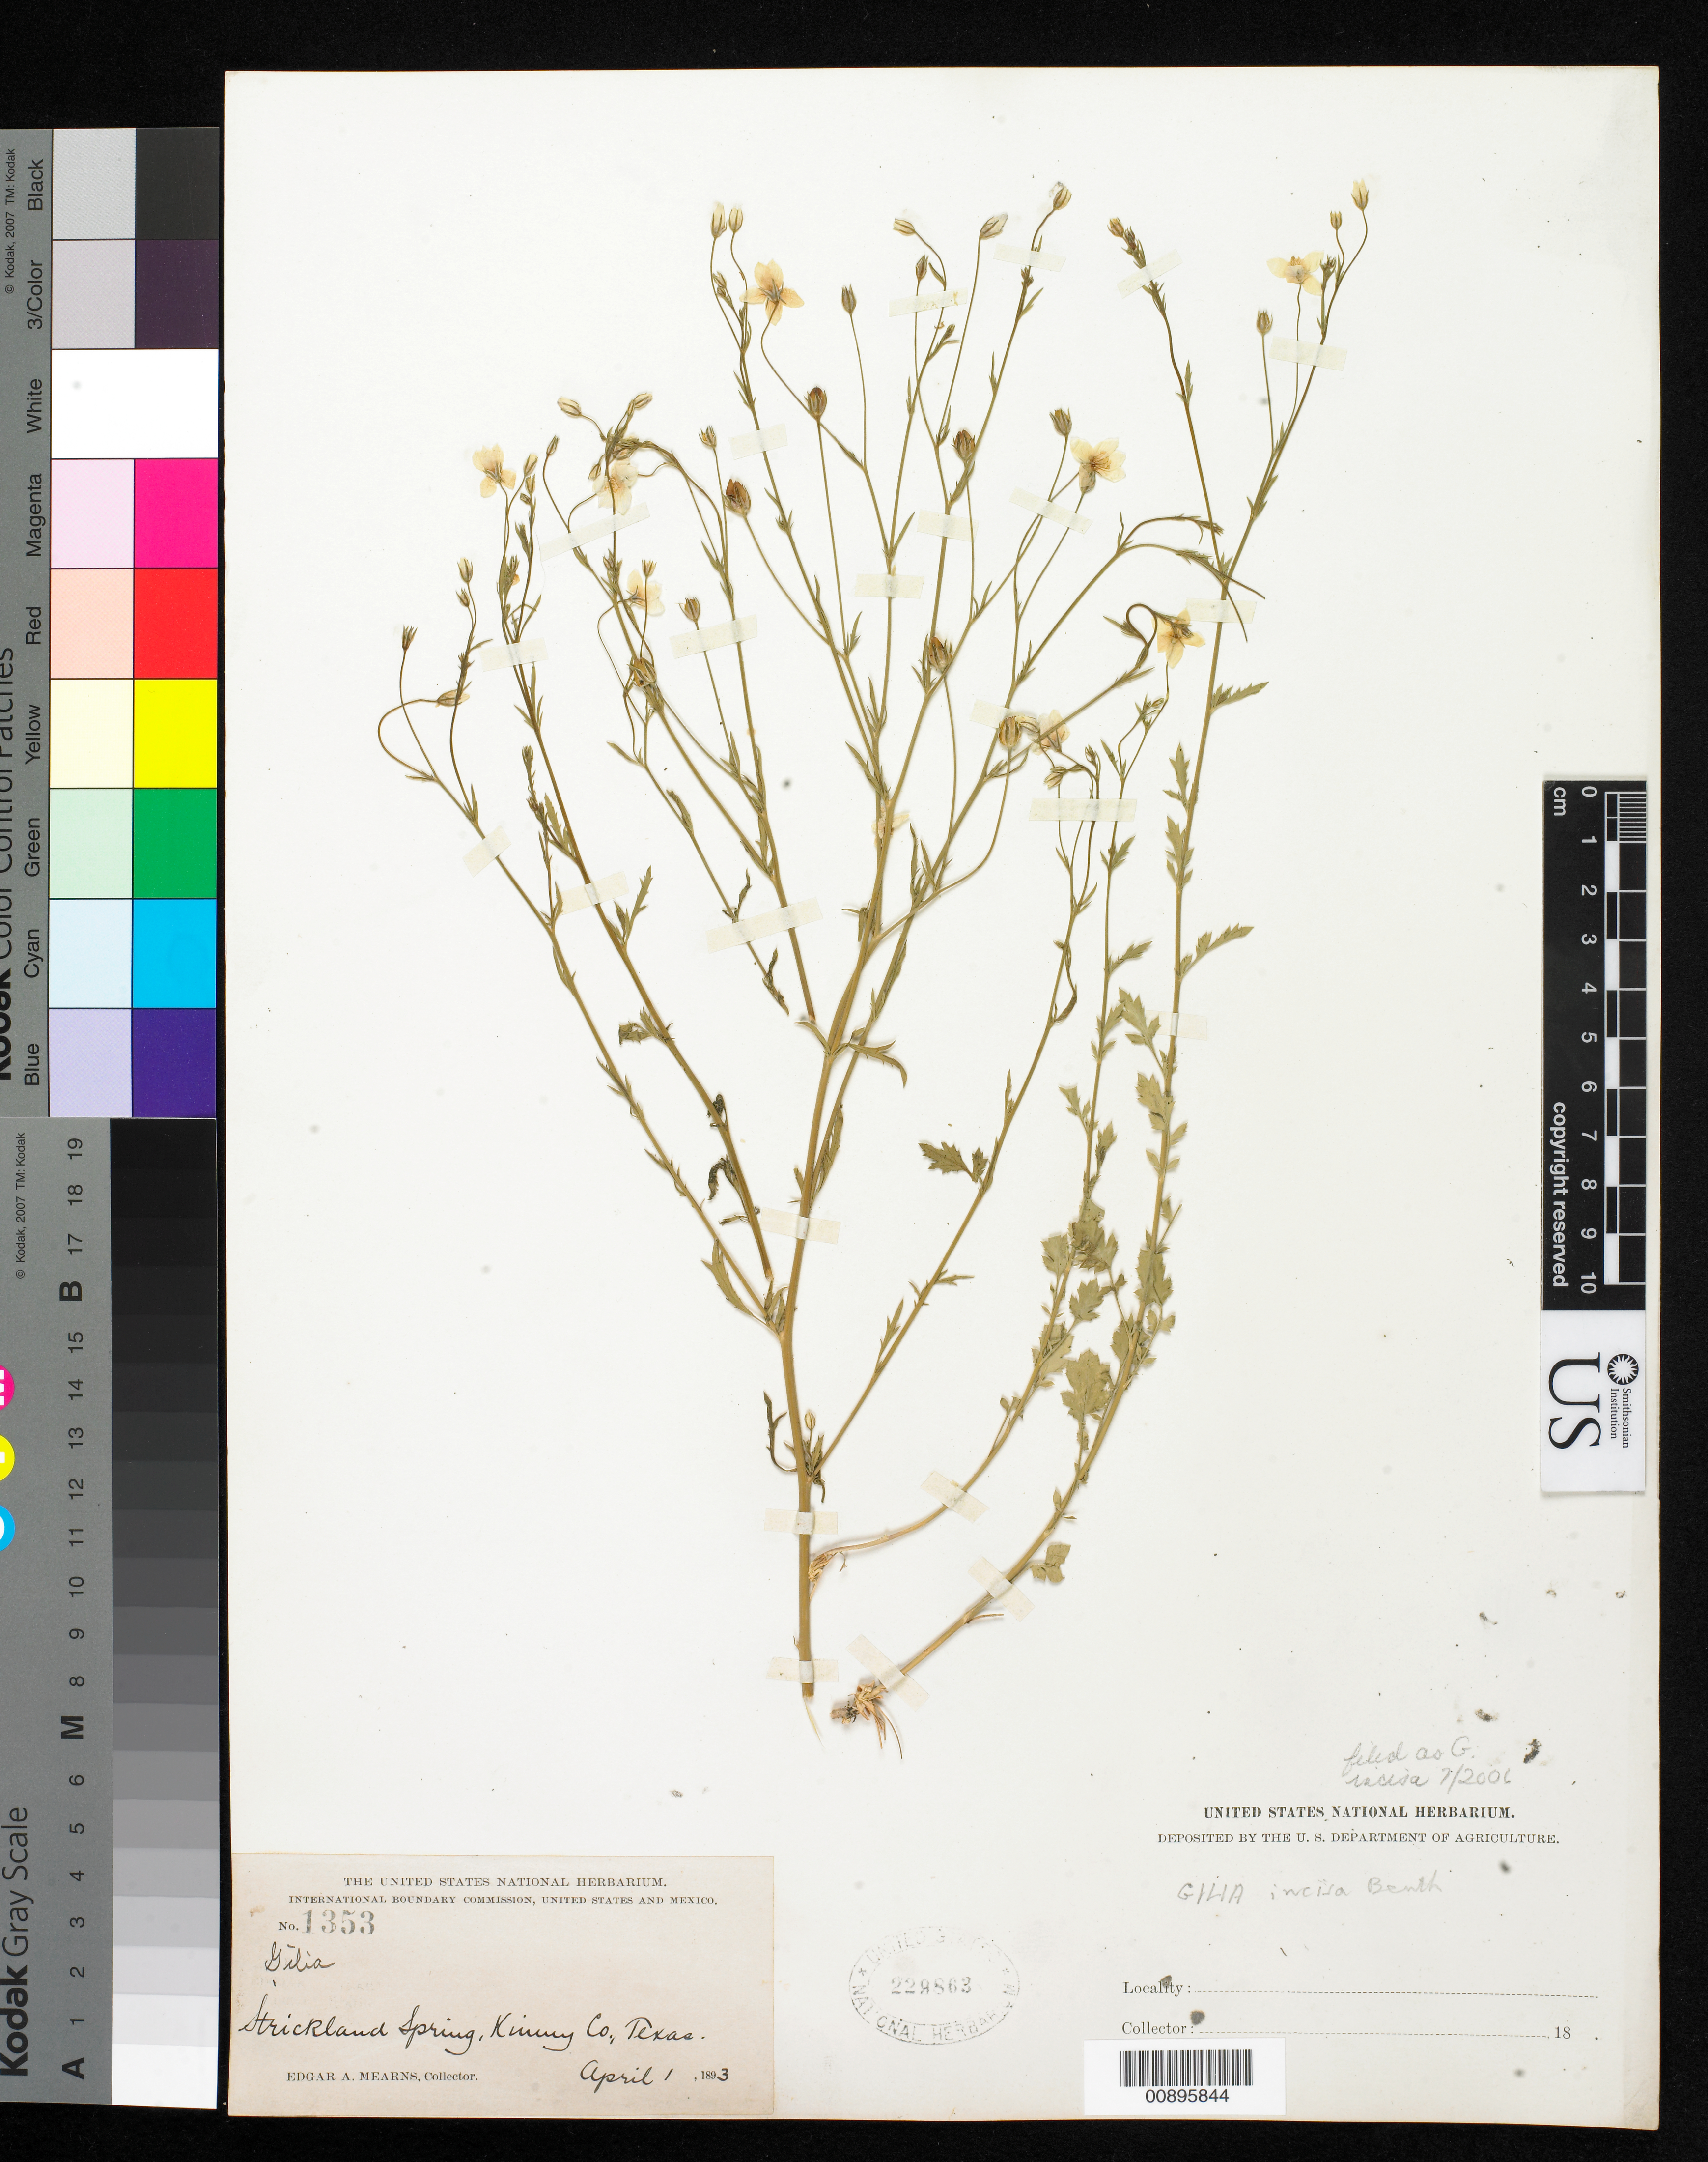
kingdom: Plantae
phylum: Tracheophyta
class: Magnoliopsida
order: Ericales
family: Polemoniaceae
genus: Giliastrum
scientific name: Giliastrum incisum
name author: (Benth.) J.M. Porter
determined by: Strong, Mark T., (BOT), Smithsonian Institution - National Museum of Natural History (UNITED STATES)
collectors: E. A. Mearns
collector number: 1353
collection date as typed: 01 Apr 1893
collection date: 1893-04-01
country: United States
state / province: Texas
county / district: Kinney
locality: Strickland Spring, Kinney County, Texas.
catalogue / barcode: US 229863